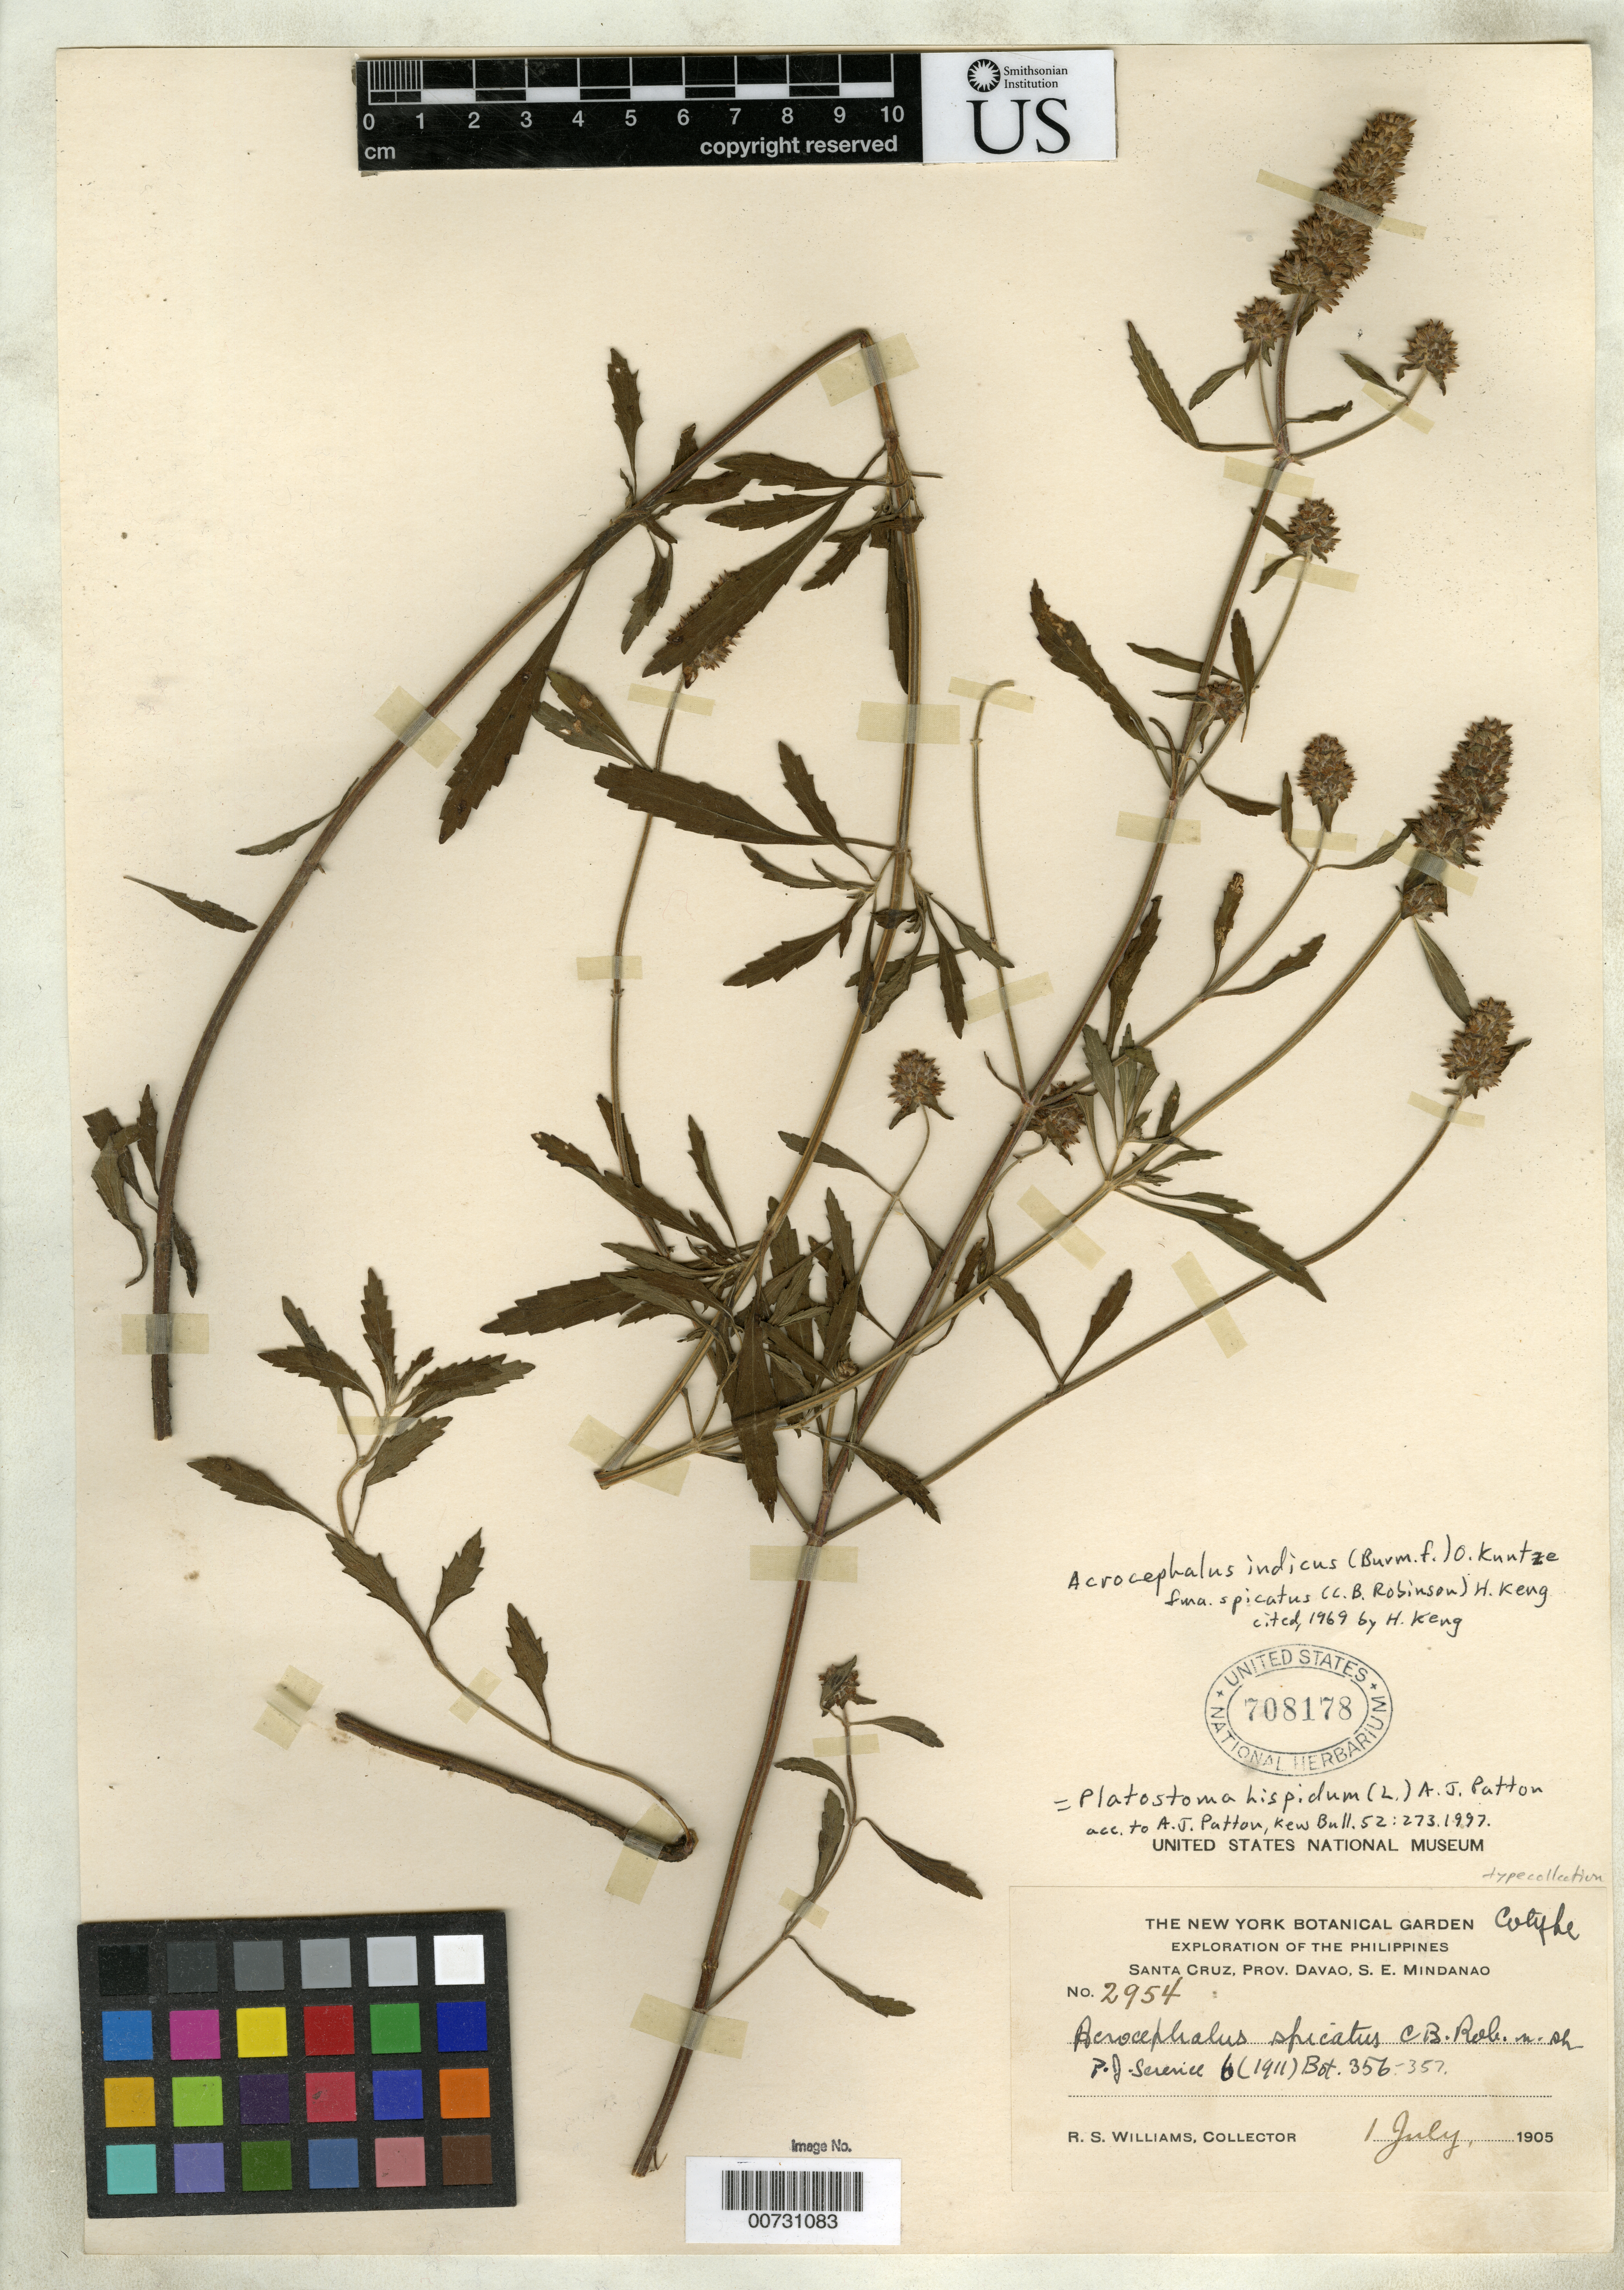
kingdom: Plantae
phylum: Tracheophyta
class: Magnoliopsida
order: Lamiales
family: Lamiaceae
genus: Acrocephalus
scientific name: Acrocephalus spicatus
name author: C.B. Rob.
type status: Isotype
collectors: R. S. Williams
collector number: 2954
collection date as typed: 01 Jul 1905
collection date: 1905-07-01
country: Philippines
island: Mindanao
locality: Santa Cruz, Prov. Davao, S.E. Mindanao.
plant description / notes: Cited 1969 by H. Keng. =Platostoma hispidum (L.) A.J. Patton acc. to A.J. Patton, Kew Bull. 52: 273 (1997).; Specimen annotated as "cotype".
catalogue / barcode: US 708178